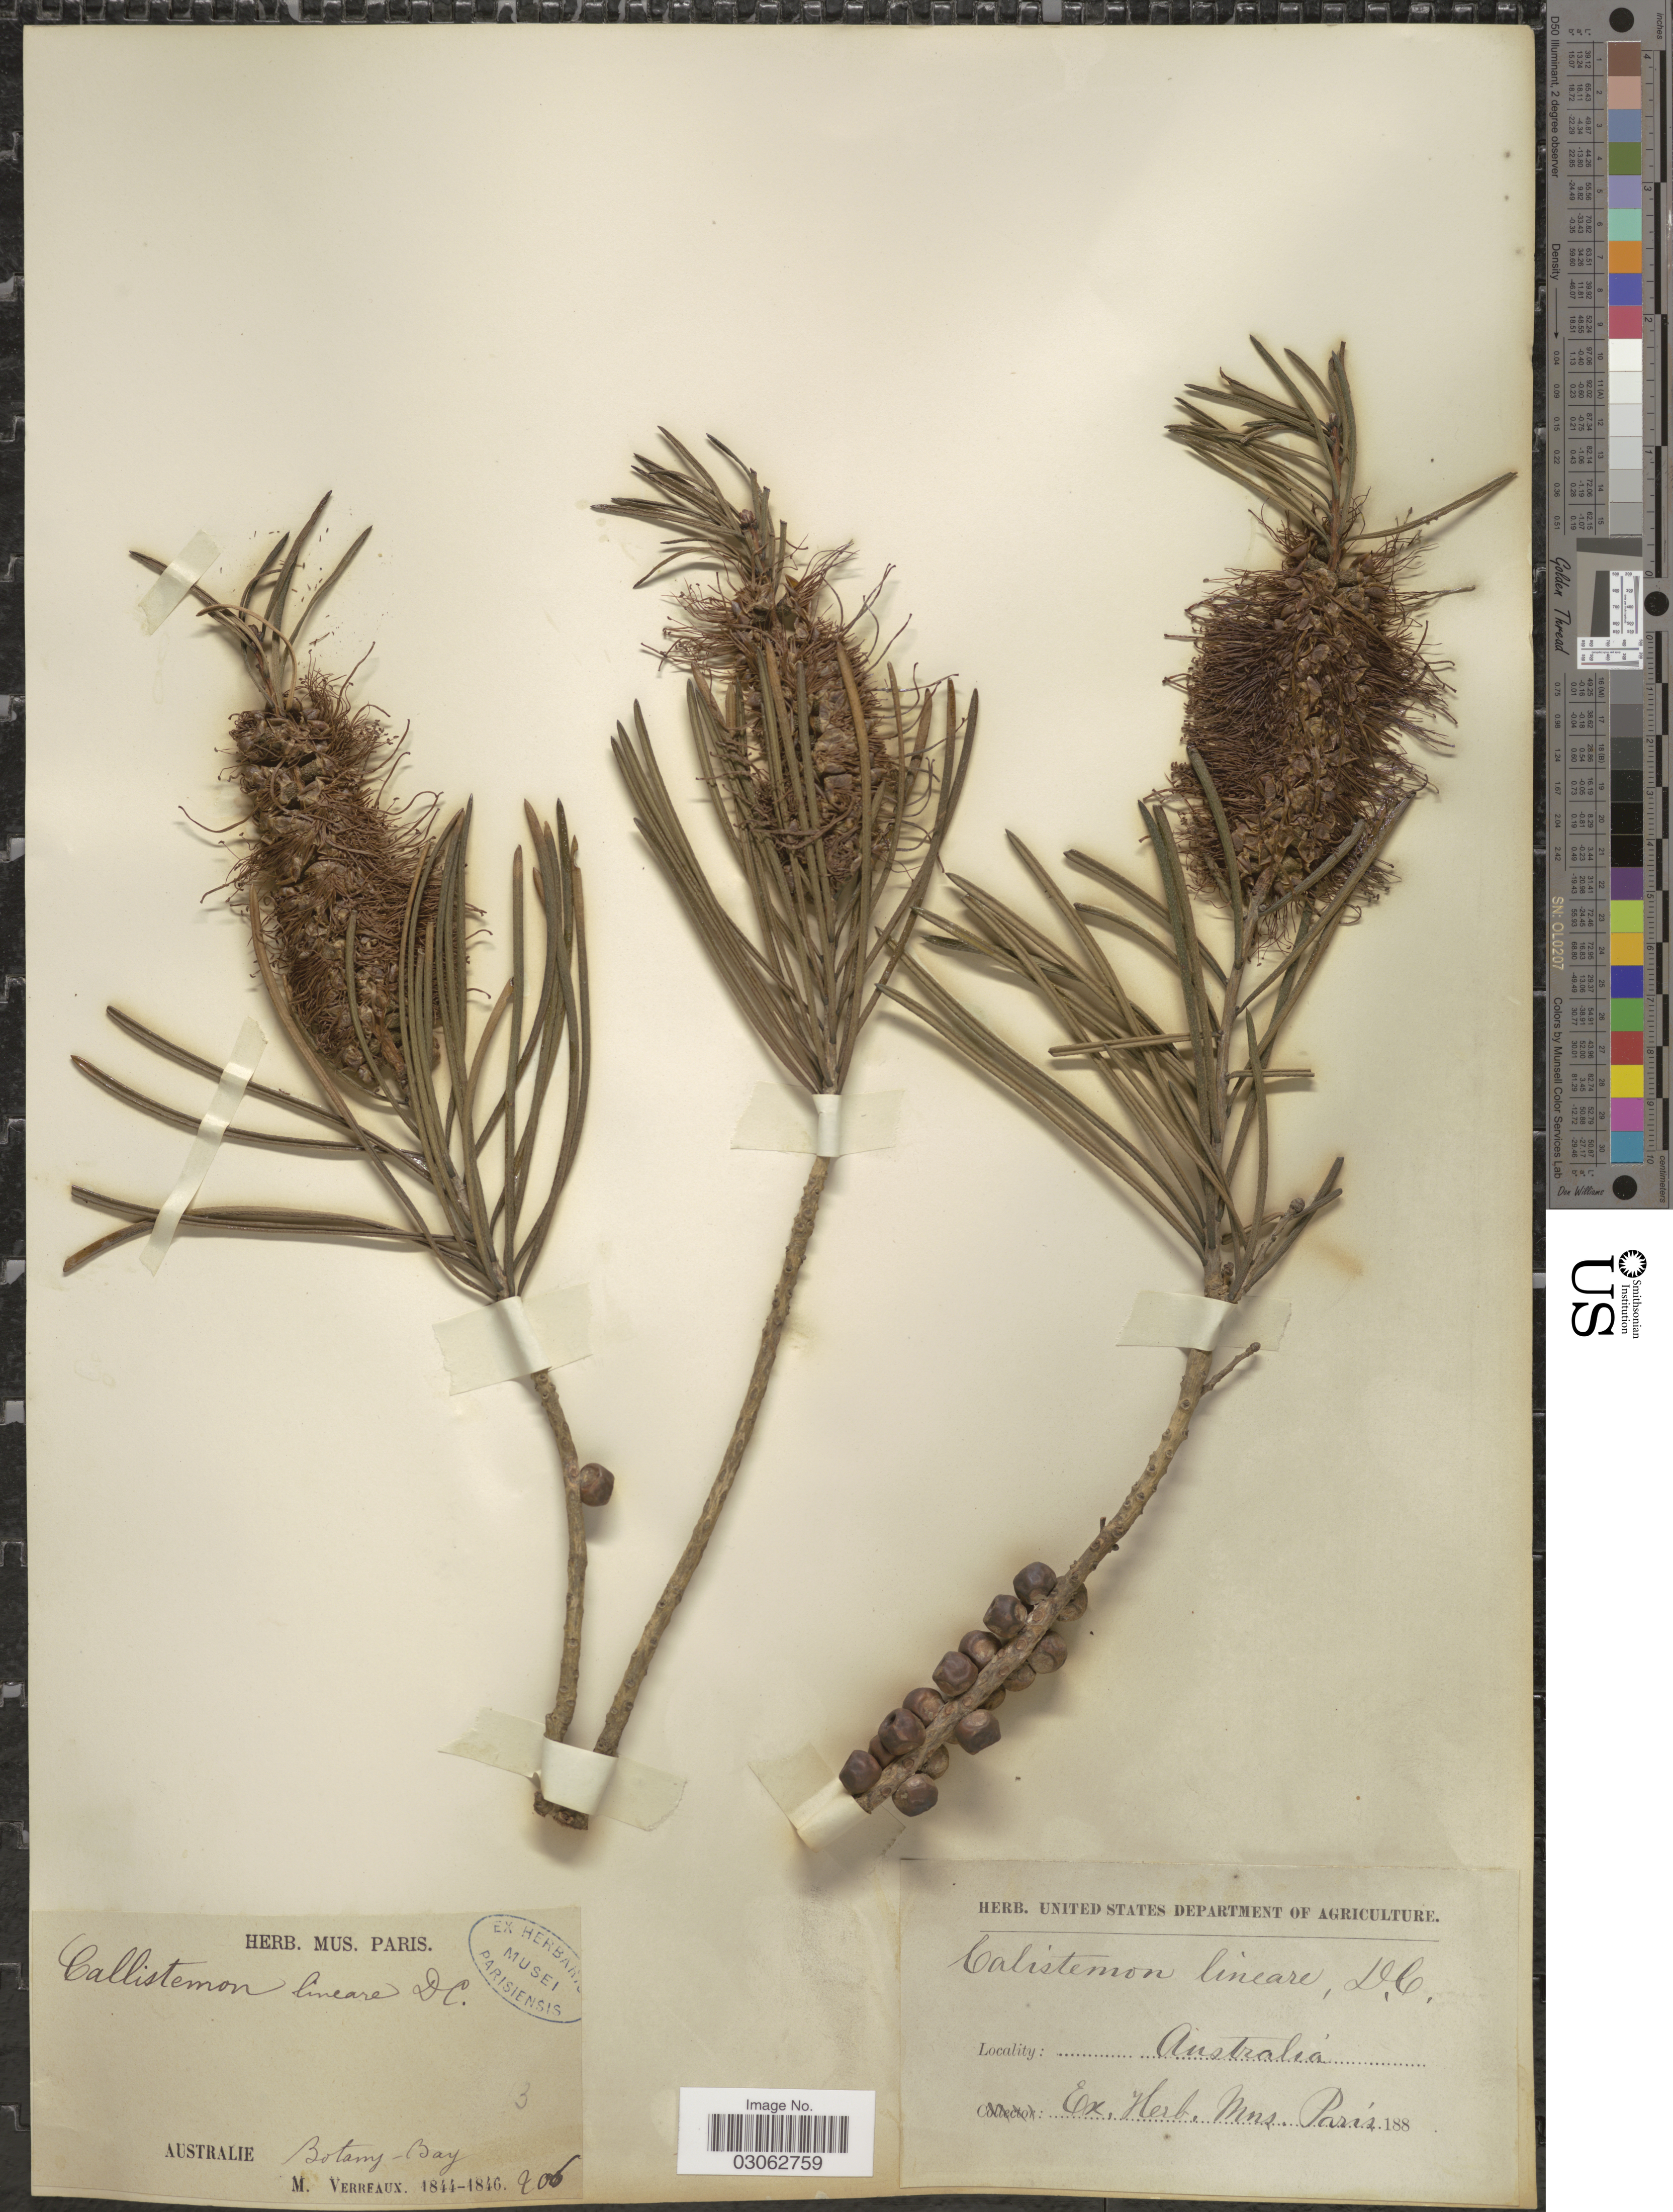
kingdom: Plantae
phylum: Tracheophyta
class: Magnoliopsida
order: Myrtales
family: Myrtaceae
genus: Callistemon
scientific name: Callistemon linearis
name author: (Schrad. & J.C. Wendl.) Colvill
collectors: M. Verreaux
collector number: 206?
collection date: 1844/1846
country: Australia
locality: Botany-Bay.